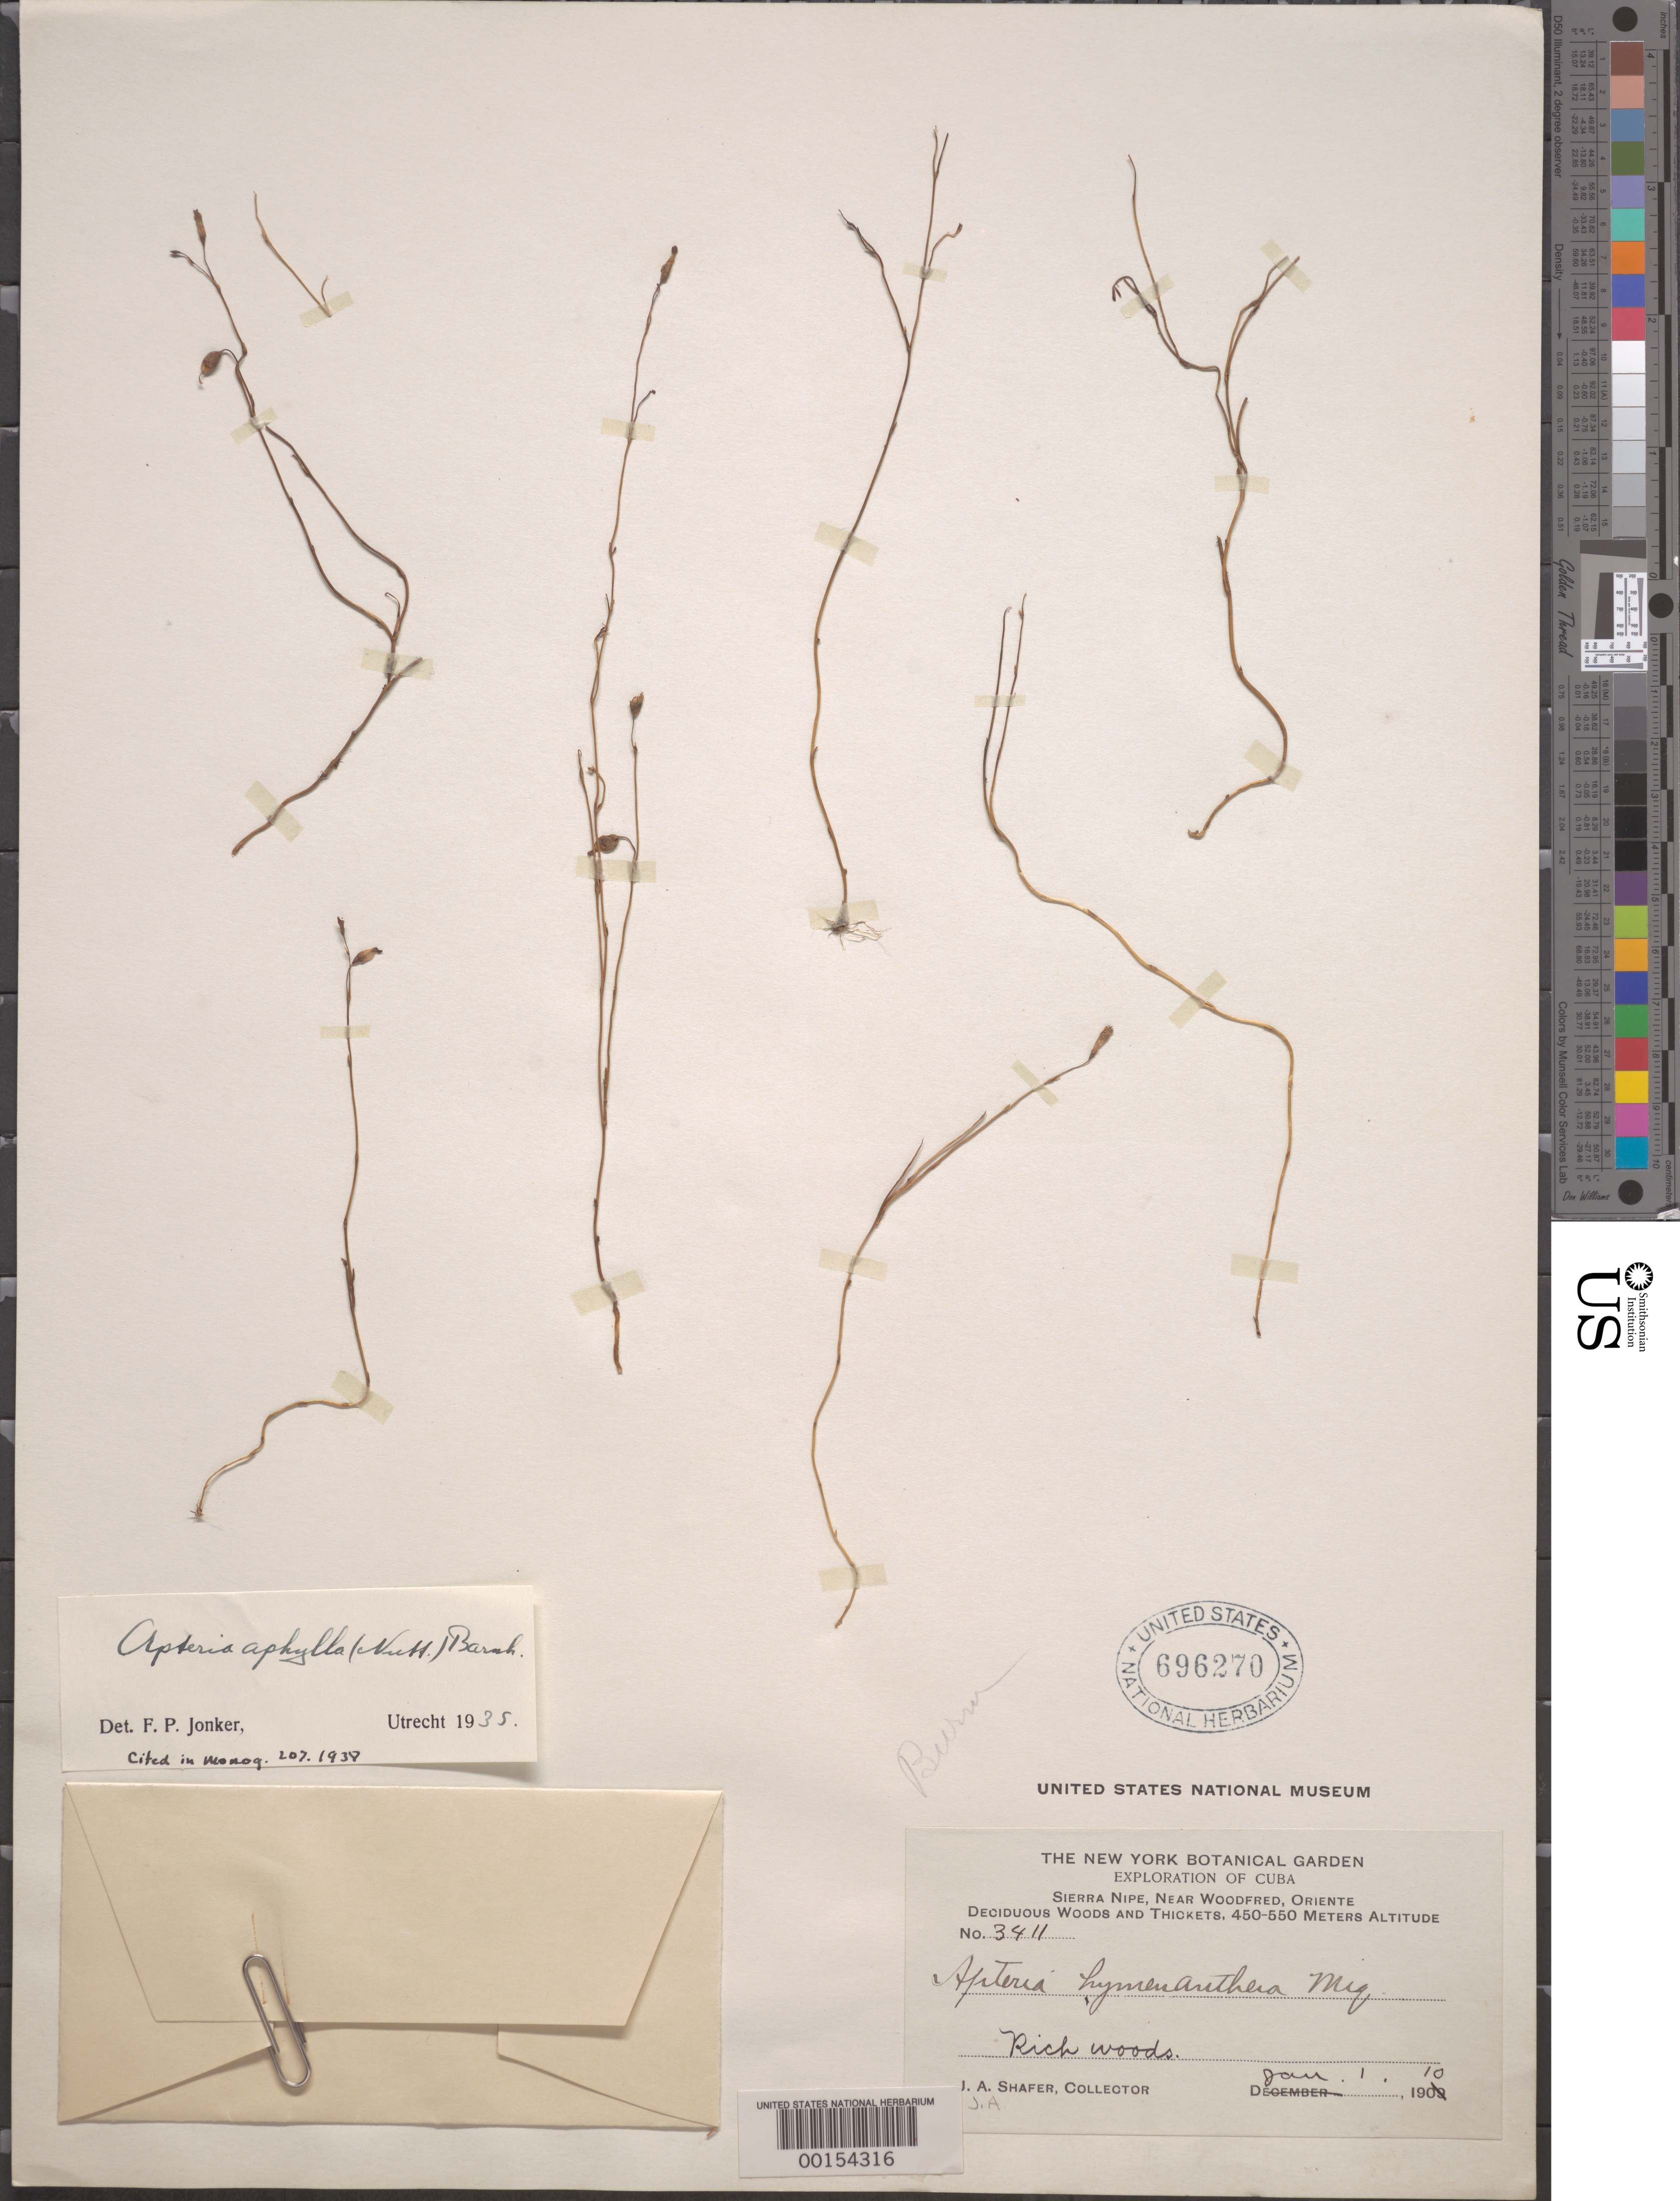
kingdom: Plantae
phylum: Tracheophyta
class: Liliopsida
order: Dioscoreales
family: Burmanniaceae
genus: Apteria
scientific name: Apteria aphylla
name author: (Nutt.) Barnhart ex Small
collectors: J. A. Shafer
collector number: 3411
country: Cuba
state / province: Oriente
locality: Sierra Nipe, near Woodfred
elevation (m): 450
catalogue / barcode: US 696270